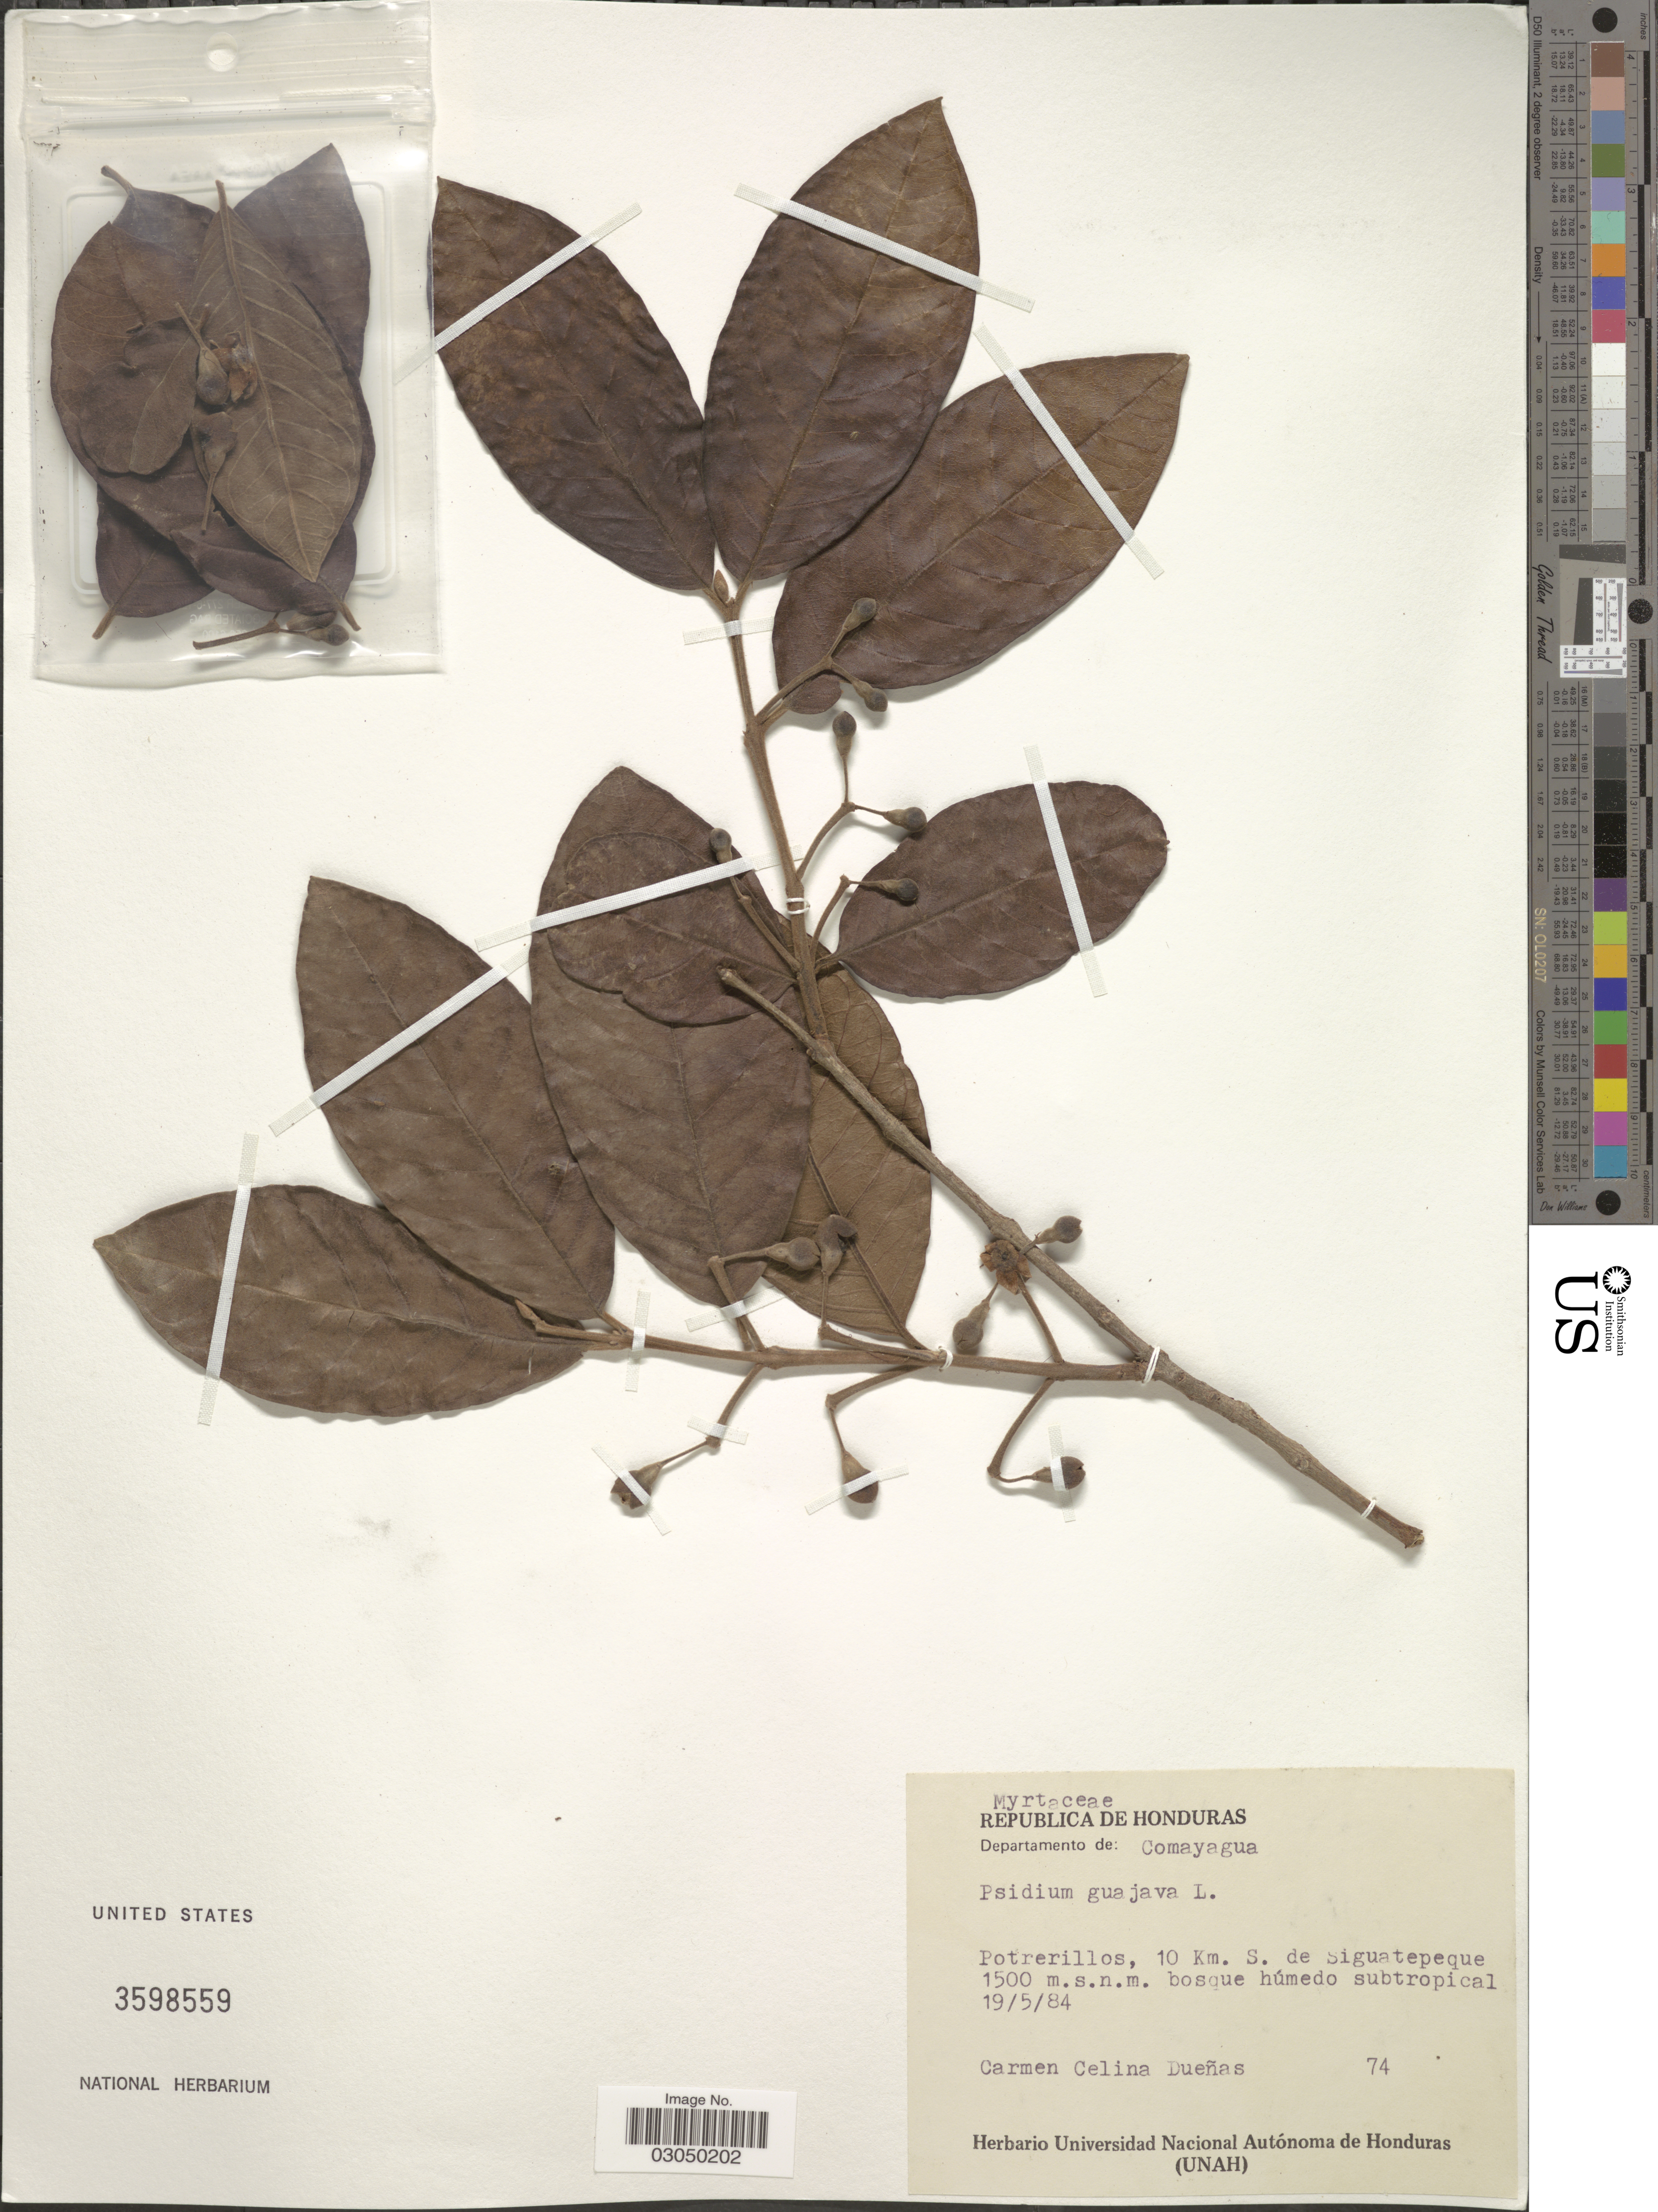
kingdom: Plantae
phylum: Tracheophyta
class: Magnoliopsida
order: Myrtales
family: Myrtaceae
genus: Psidium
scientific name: Psidium guajava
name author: L.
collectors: C. Dueñas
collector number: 74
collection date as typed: Transcribed d/m/y: 19/5/84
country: Honduras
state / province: Comayagua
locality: Departamento de: Comayagua. Potrerillos, 10 Km. S. de Siguatepeque.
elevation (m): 1500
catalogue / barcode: US 3598559